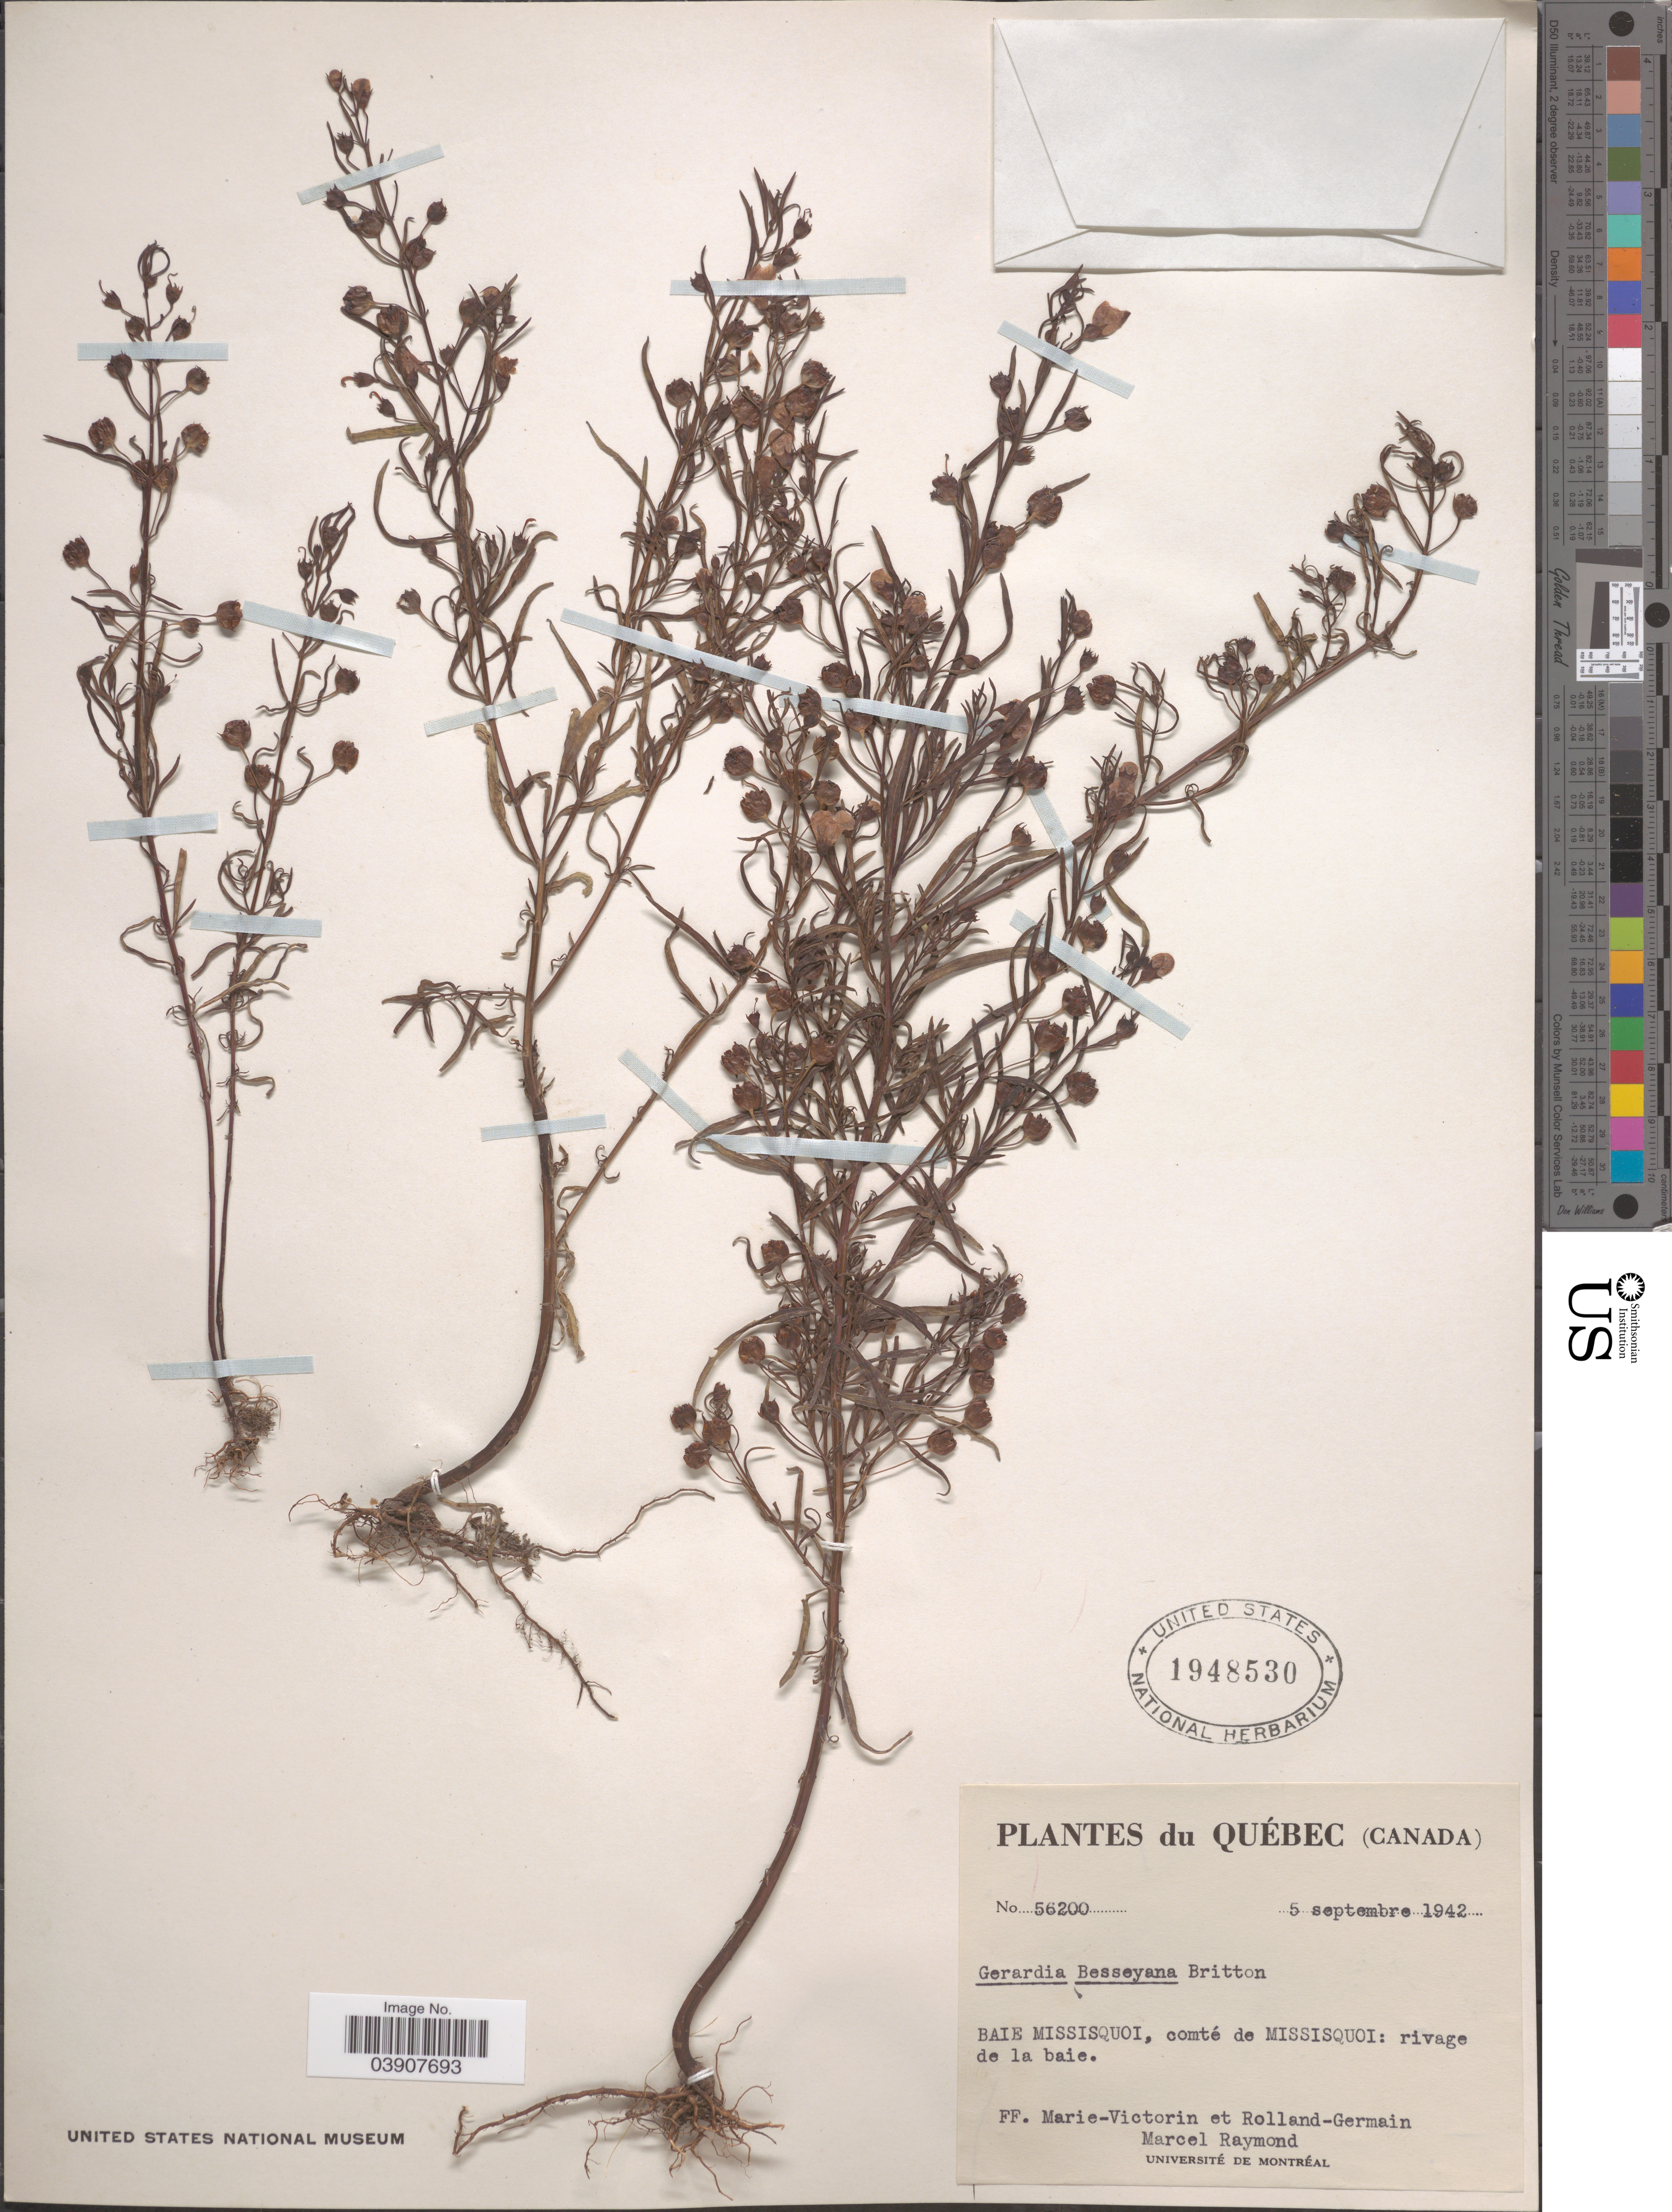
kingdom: Plantae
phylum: Tracheophyta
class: Magnoliopsida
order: Lamiales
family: Orobanchaceae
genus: Agalinis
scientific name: Agalinis besseyana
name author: (Britton) Britton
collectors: F. Marie-Victorin, Rolland-Germain & M. Raymond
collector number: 56200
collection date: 1942-09-05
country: Canada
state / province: Quebec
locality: Baie Missisquoi, comté de Missisquoi: rivage de la baie.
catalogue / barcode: US 1948530